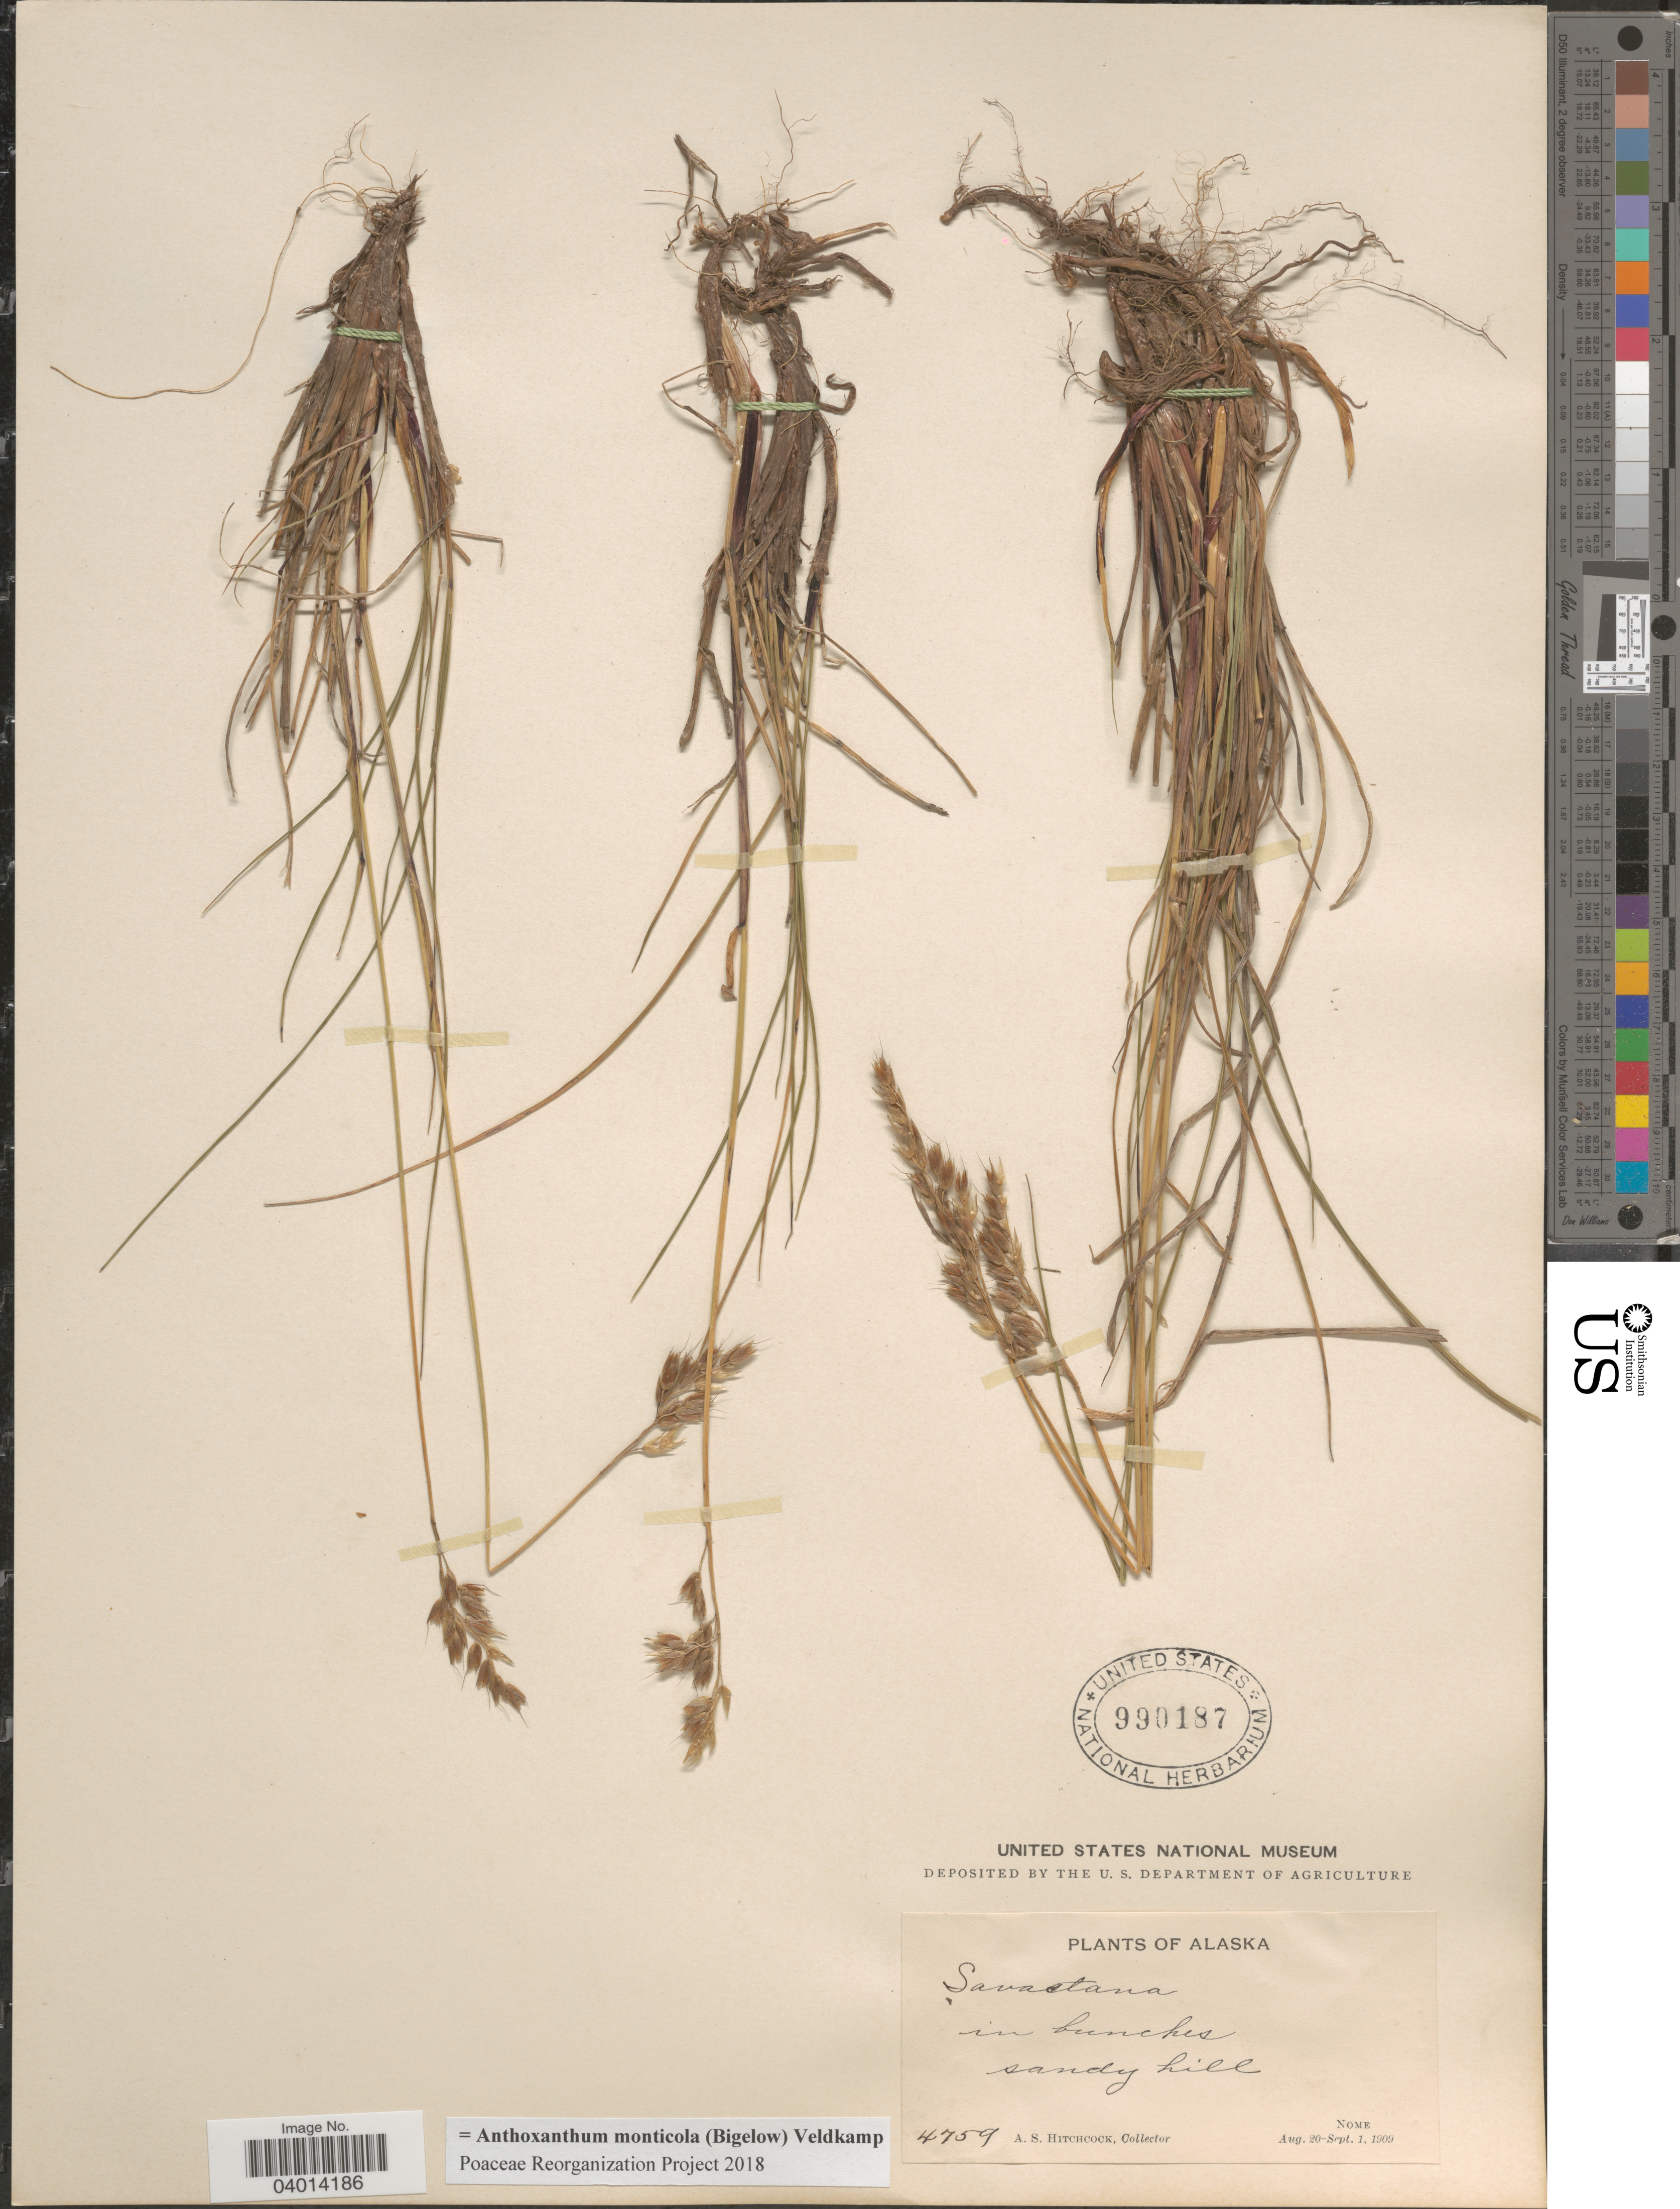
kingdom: Plantae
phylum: Tracheophyta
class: Liliopsida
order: Poales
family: Poaceae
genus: Anthoxanthum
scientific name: Anthoxanthum monticola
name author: (Bigelow) Veldkamp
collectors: A. S. Hitchcock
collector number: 4759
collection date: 1909-08-20/1909-09-01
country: United States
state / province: Alaska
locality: Nome.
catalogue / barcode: US 990187